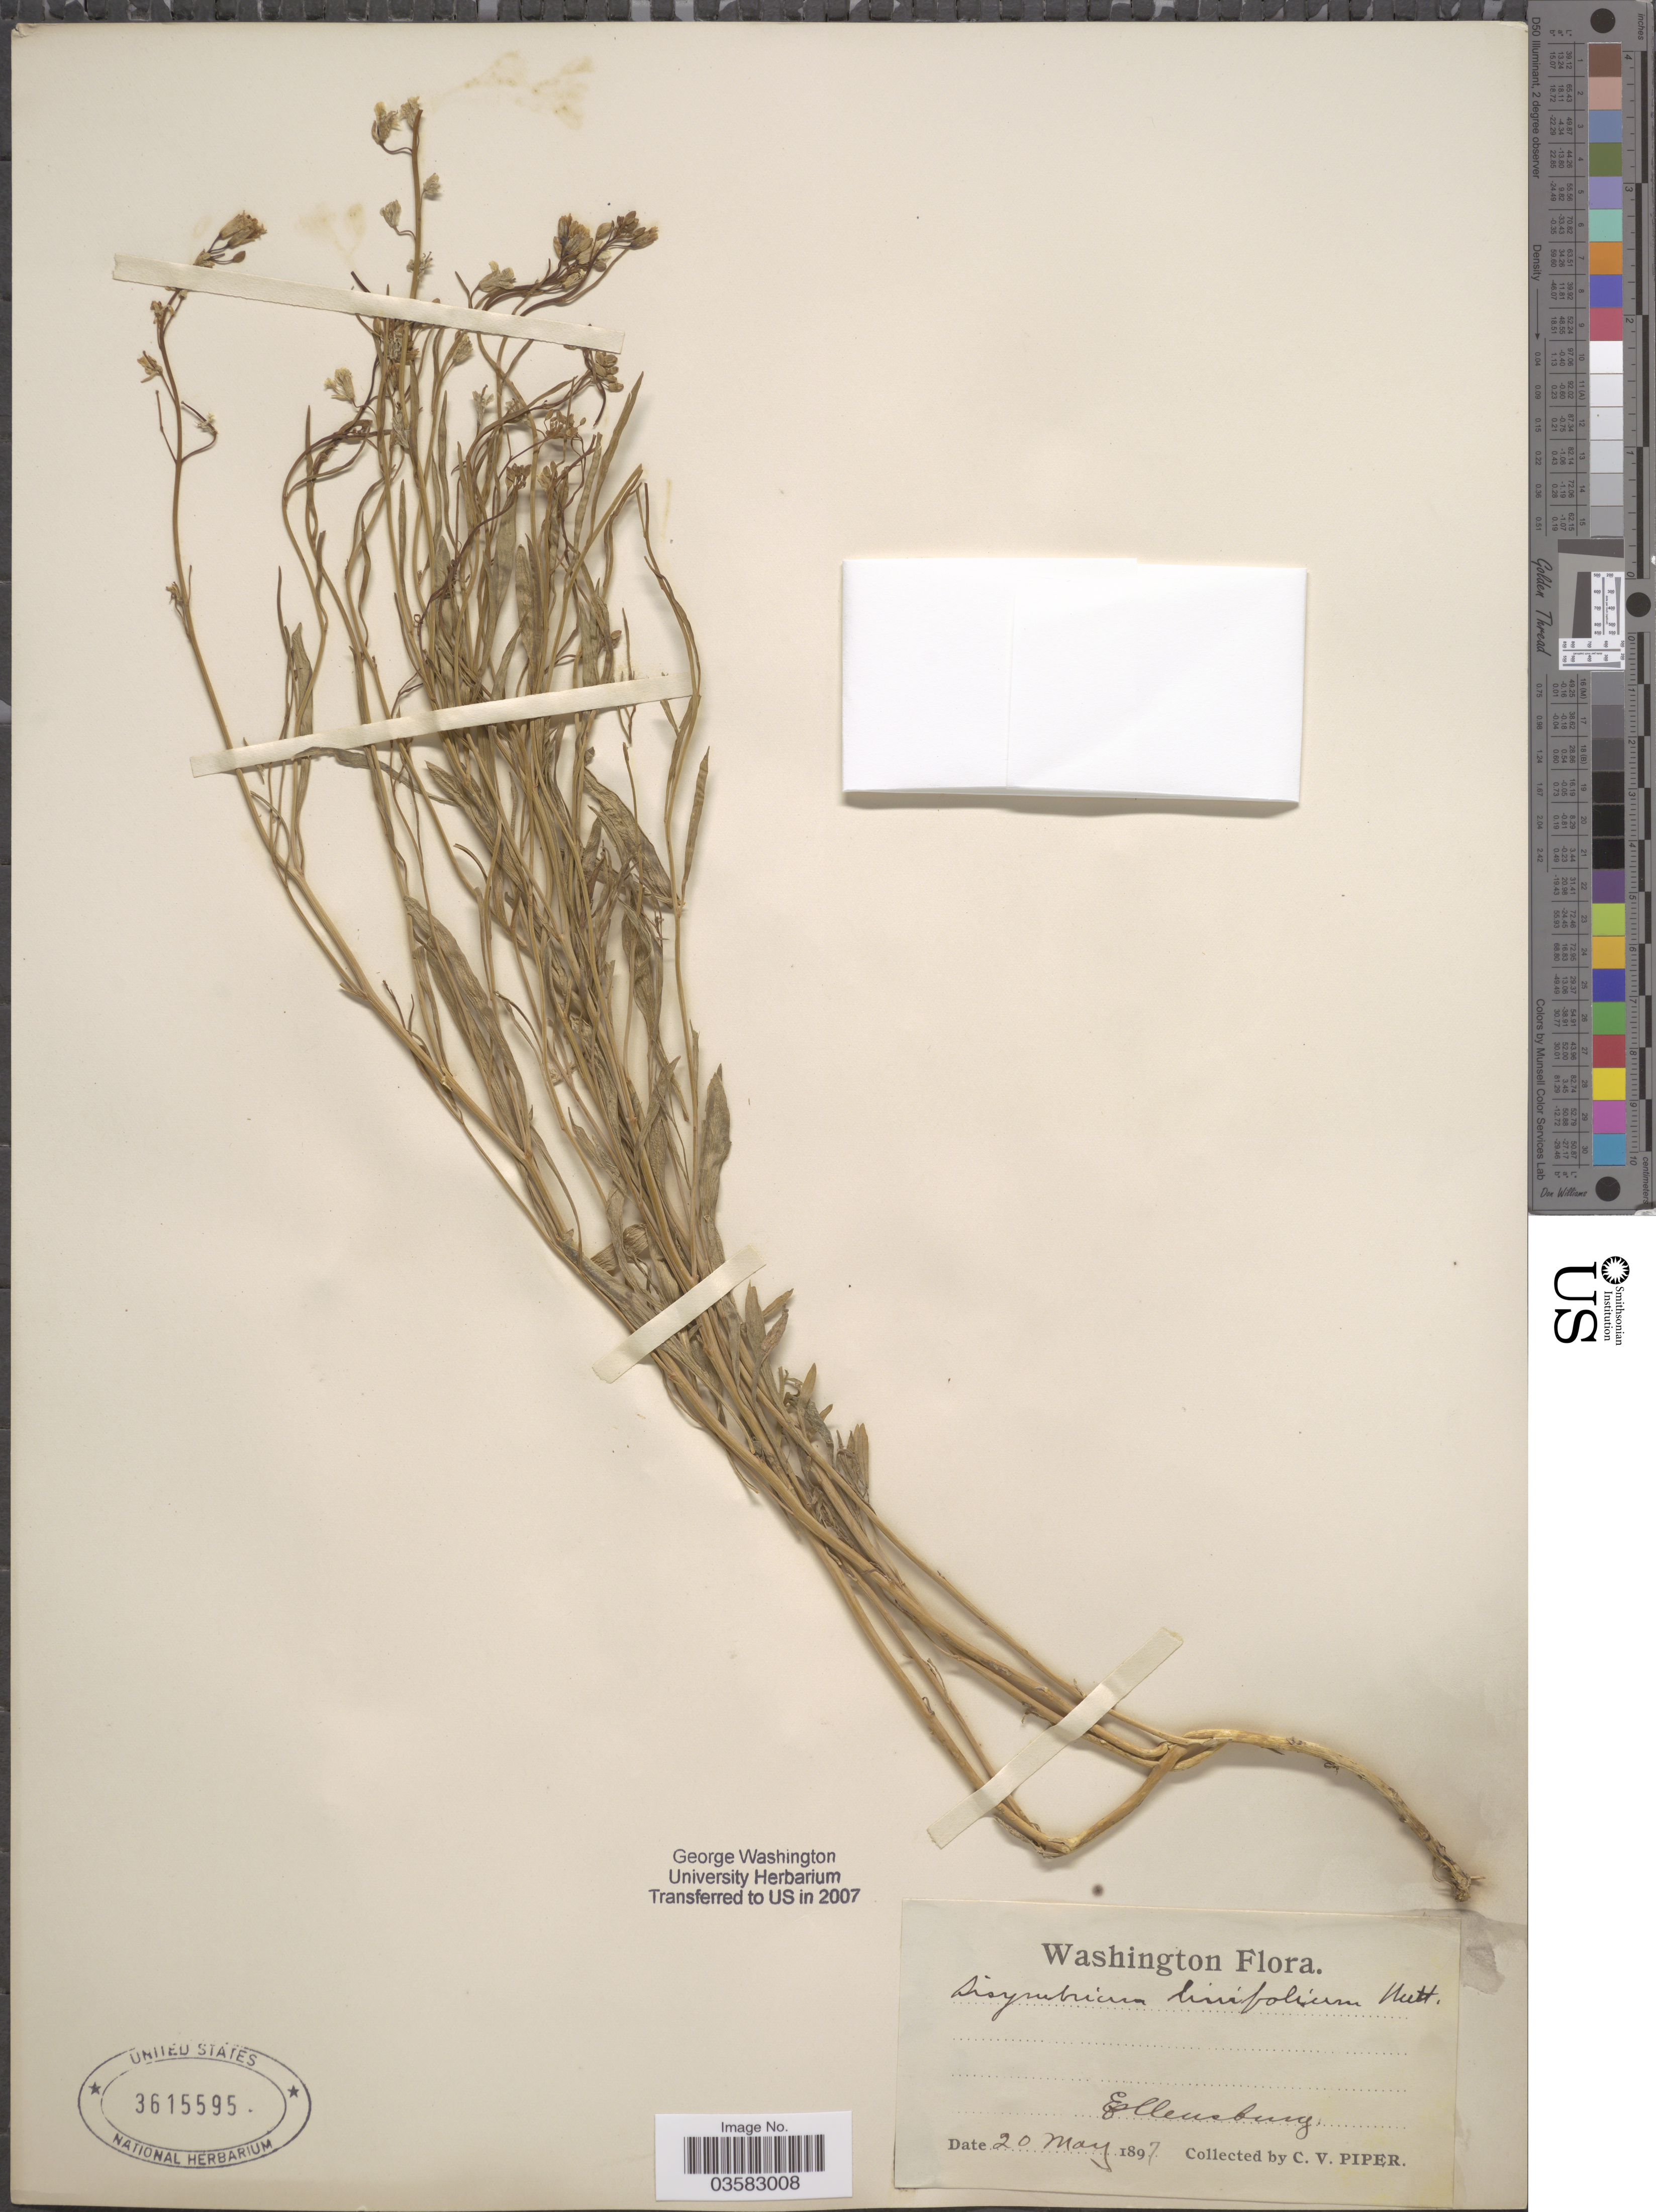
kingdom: Plantae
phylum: Tracheophyta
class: Magnoliopsida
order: Brassicales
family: Brassicaceae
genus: Sisymbrium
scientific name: Sisymbrium linearifolium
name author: (A. Gray) Payson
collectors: C. V. Piper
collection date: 1897-05-20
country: United States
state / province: Washington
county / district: Kittitas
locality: Ellensburg.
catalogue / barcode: US 3615595